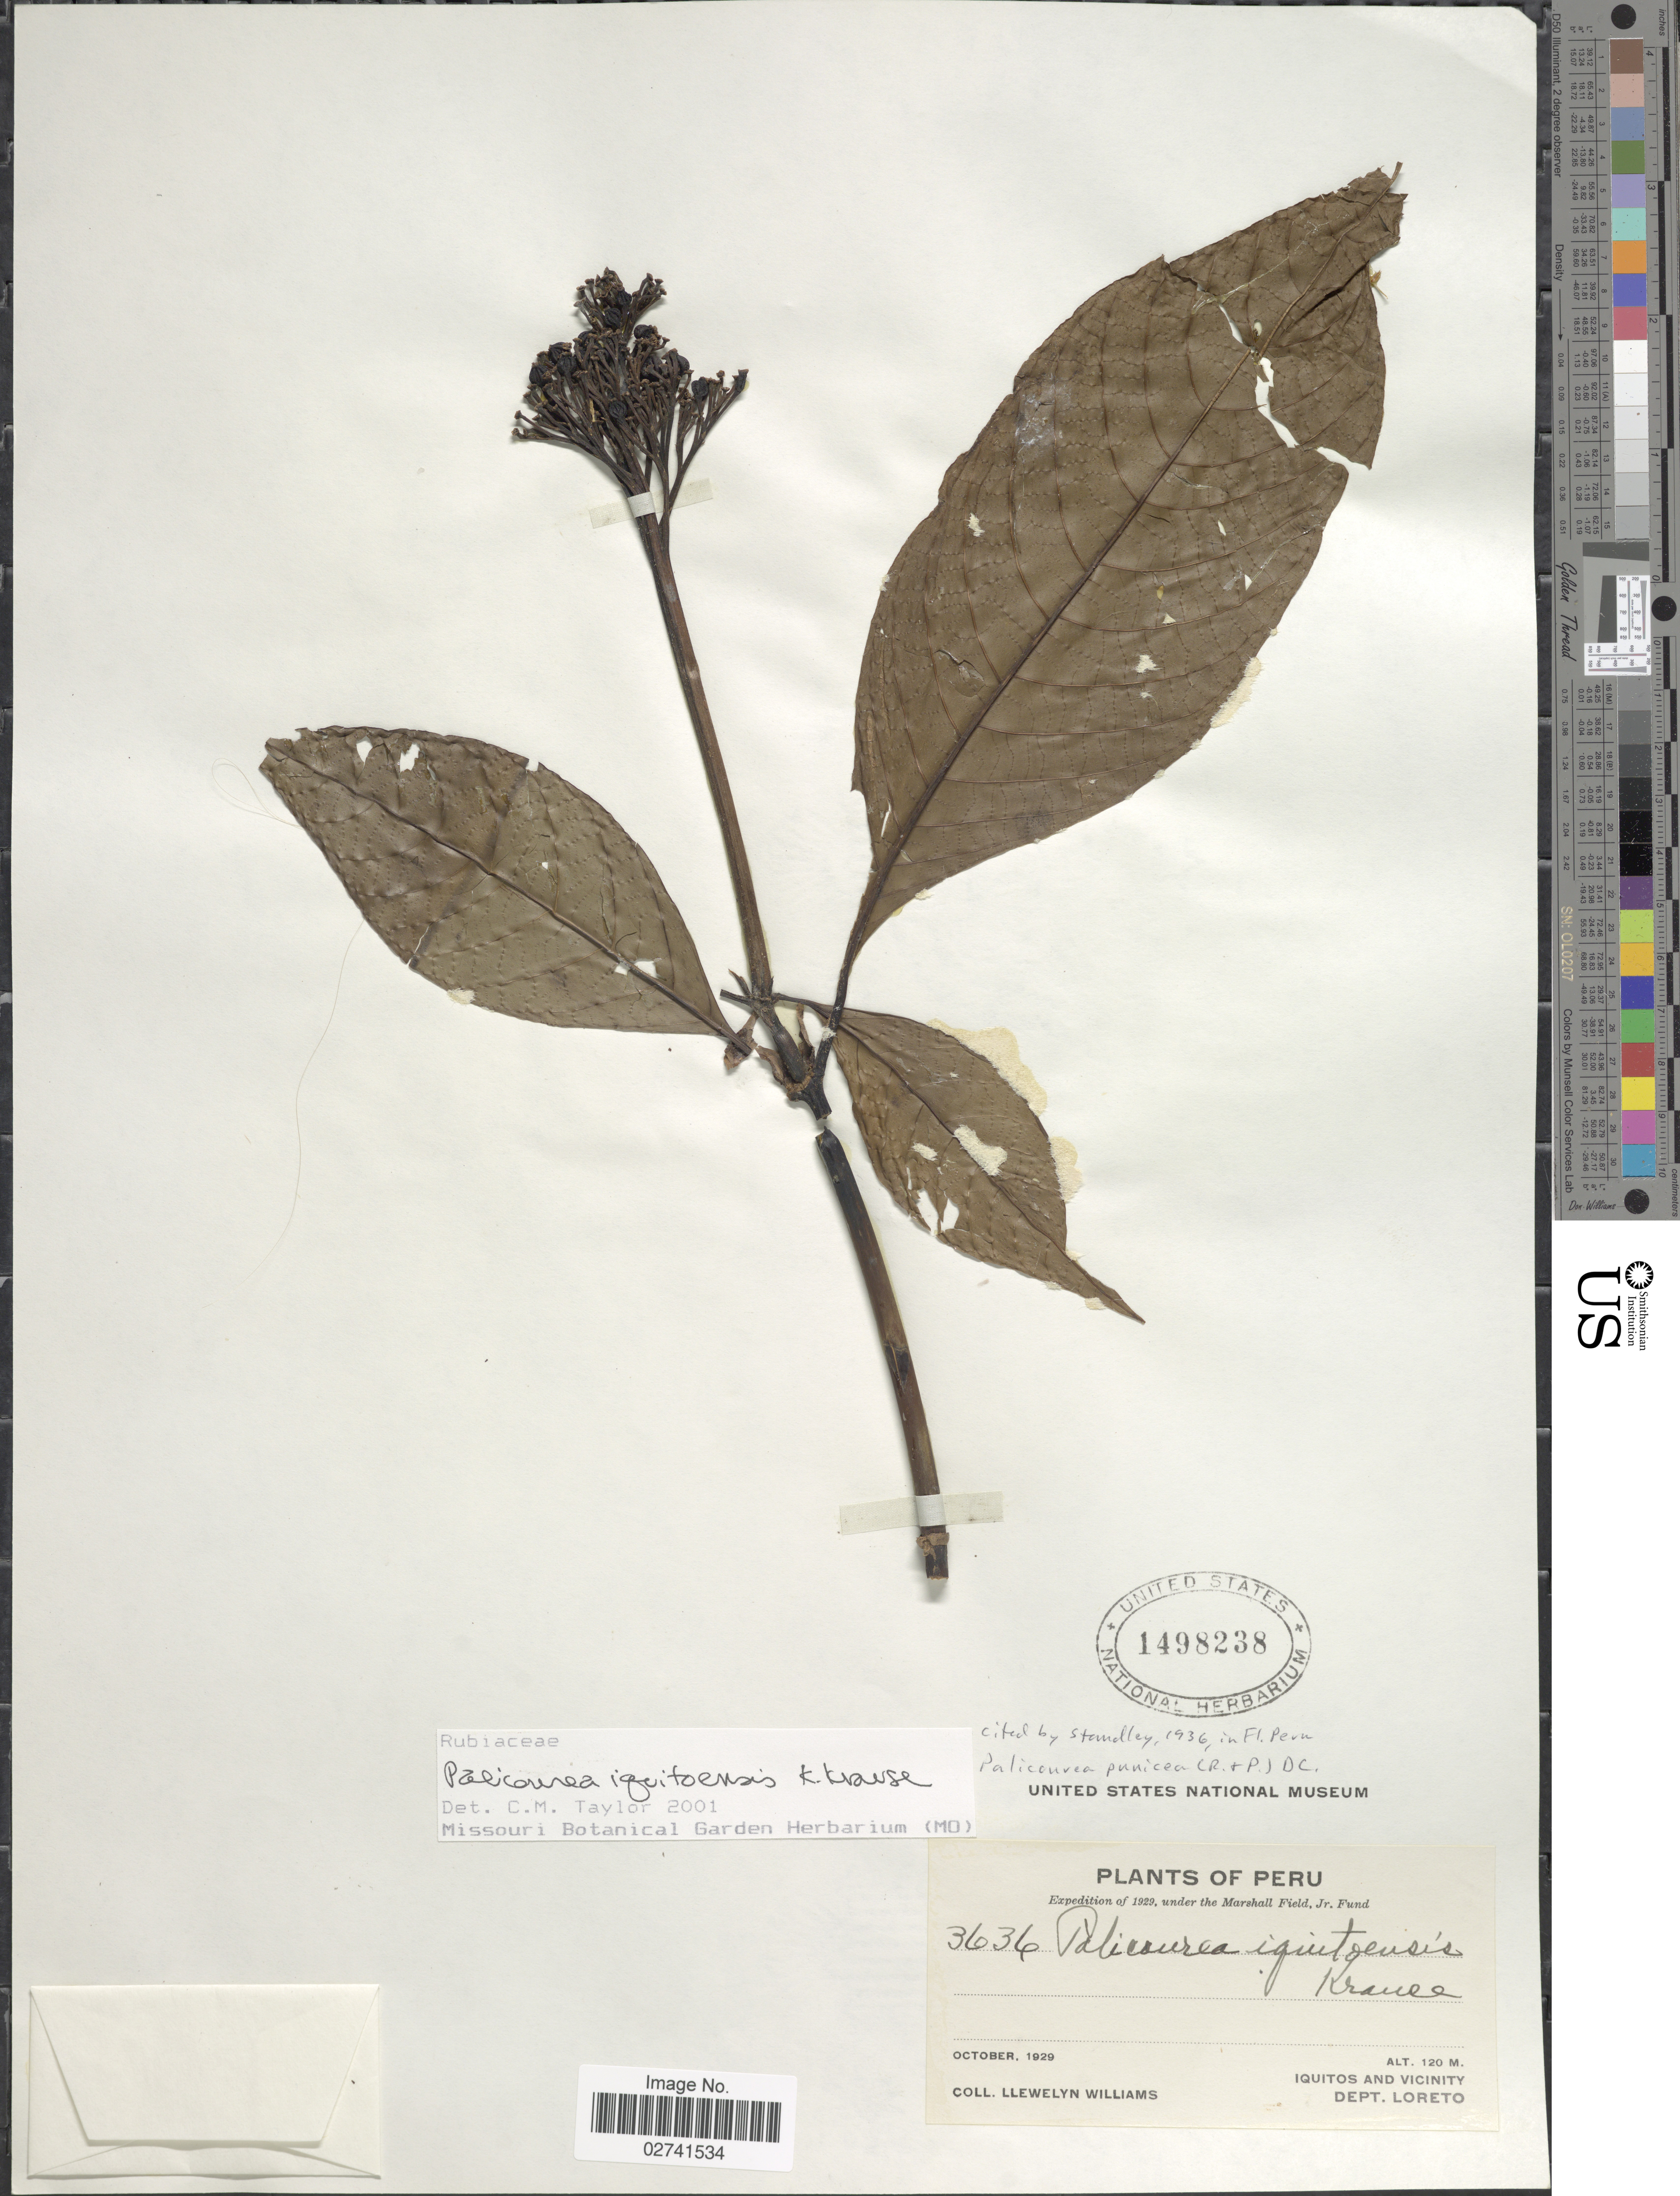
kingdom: Plantae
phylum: Tracheophyta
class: Magnoliopsida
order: Gentianales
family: Rubiaceae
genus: Palicourea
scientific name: Palicourea iquitoensis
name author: K. Krause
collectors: Ll. Williams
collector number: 3636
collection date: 1929-10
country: Peru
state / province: Loreto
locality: Iquitos and Vicinity, Dept. Loreto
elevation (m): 120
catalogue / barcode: US 1498238